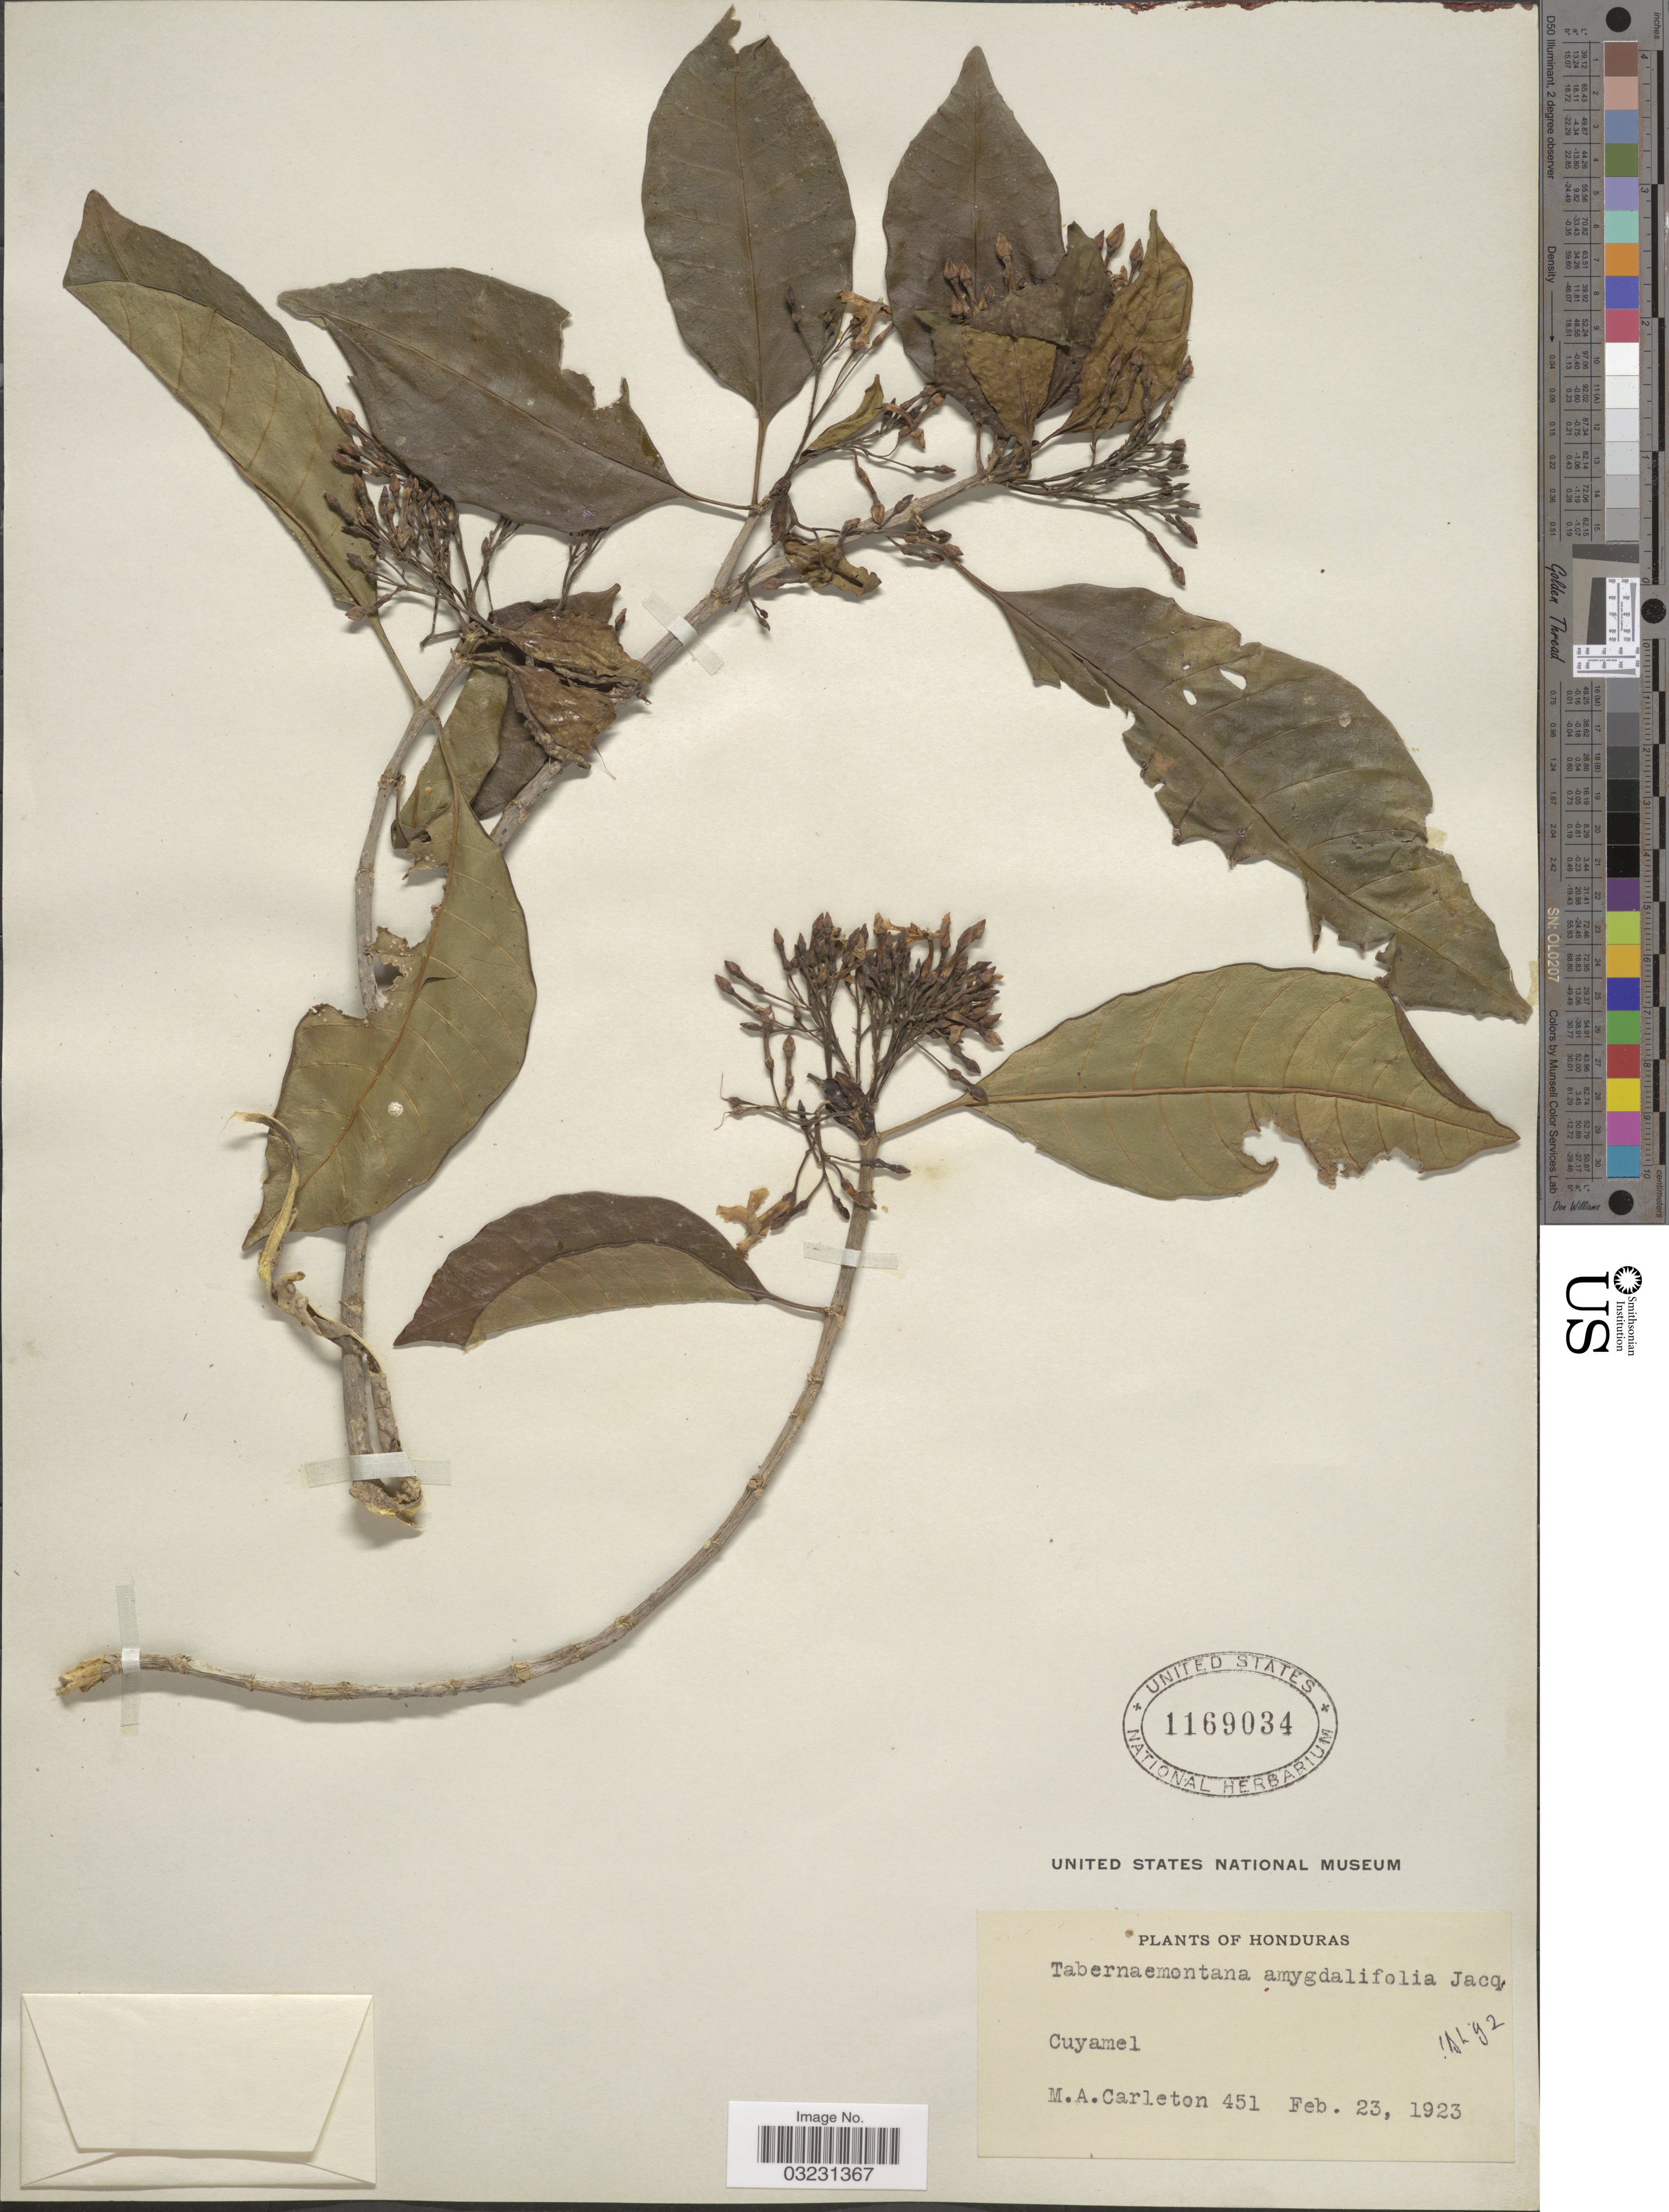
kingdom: Plantae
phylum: Tracheophyta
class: Magnoliopsida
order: Gentianales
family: Apocynaceae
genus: Tabernaemontana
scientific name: Tabernaemontana amygdalifolia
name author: Jacq.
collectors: M. A. Carleton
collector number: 451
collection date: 1923-02-23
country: Honduras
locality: Cuyamel.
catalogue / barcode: US 1169034